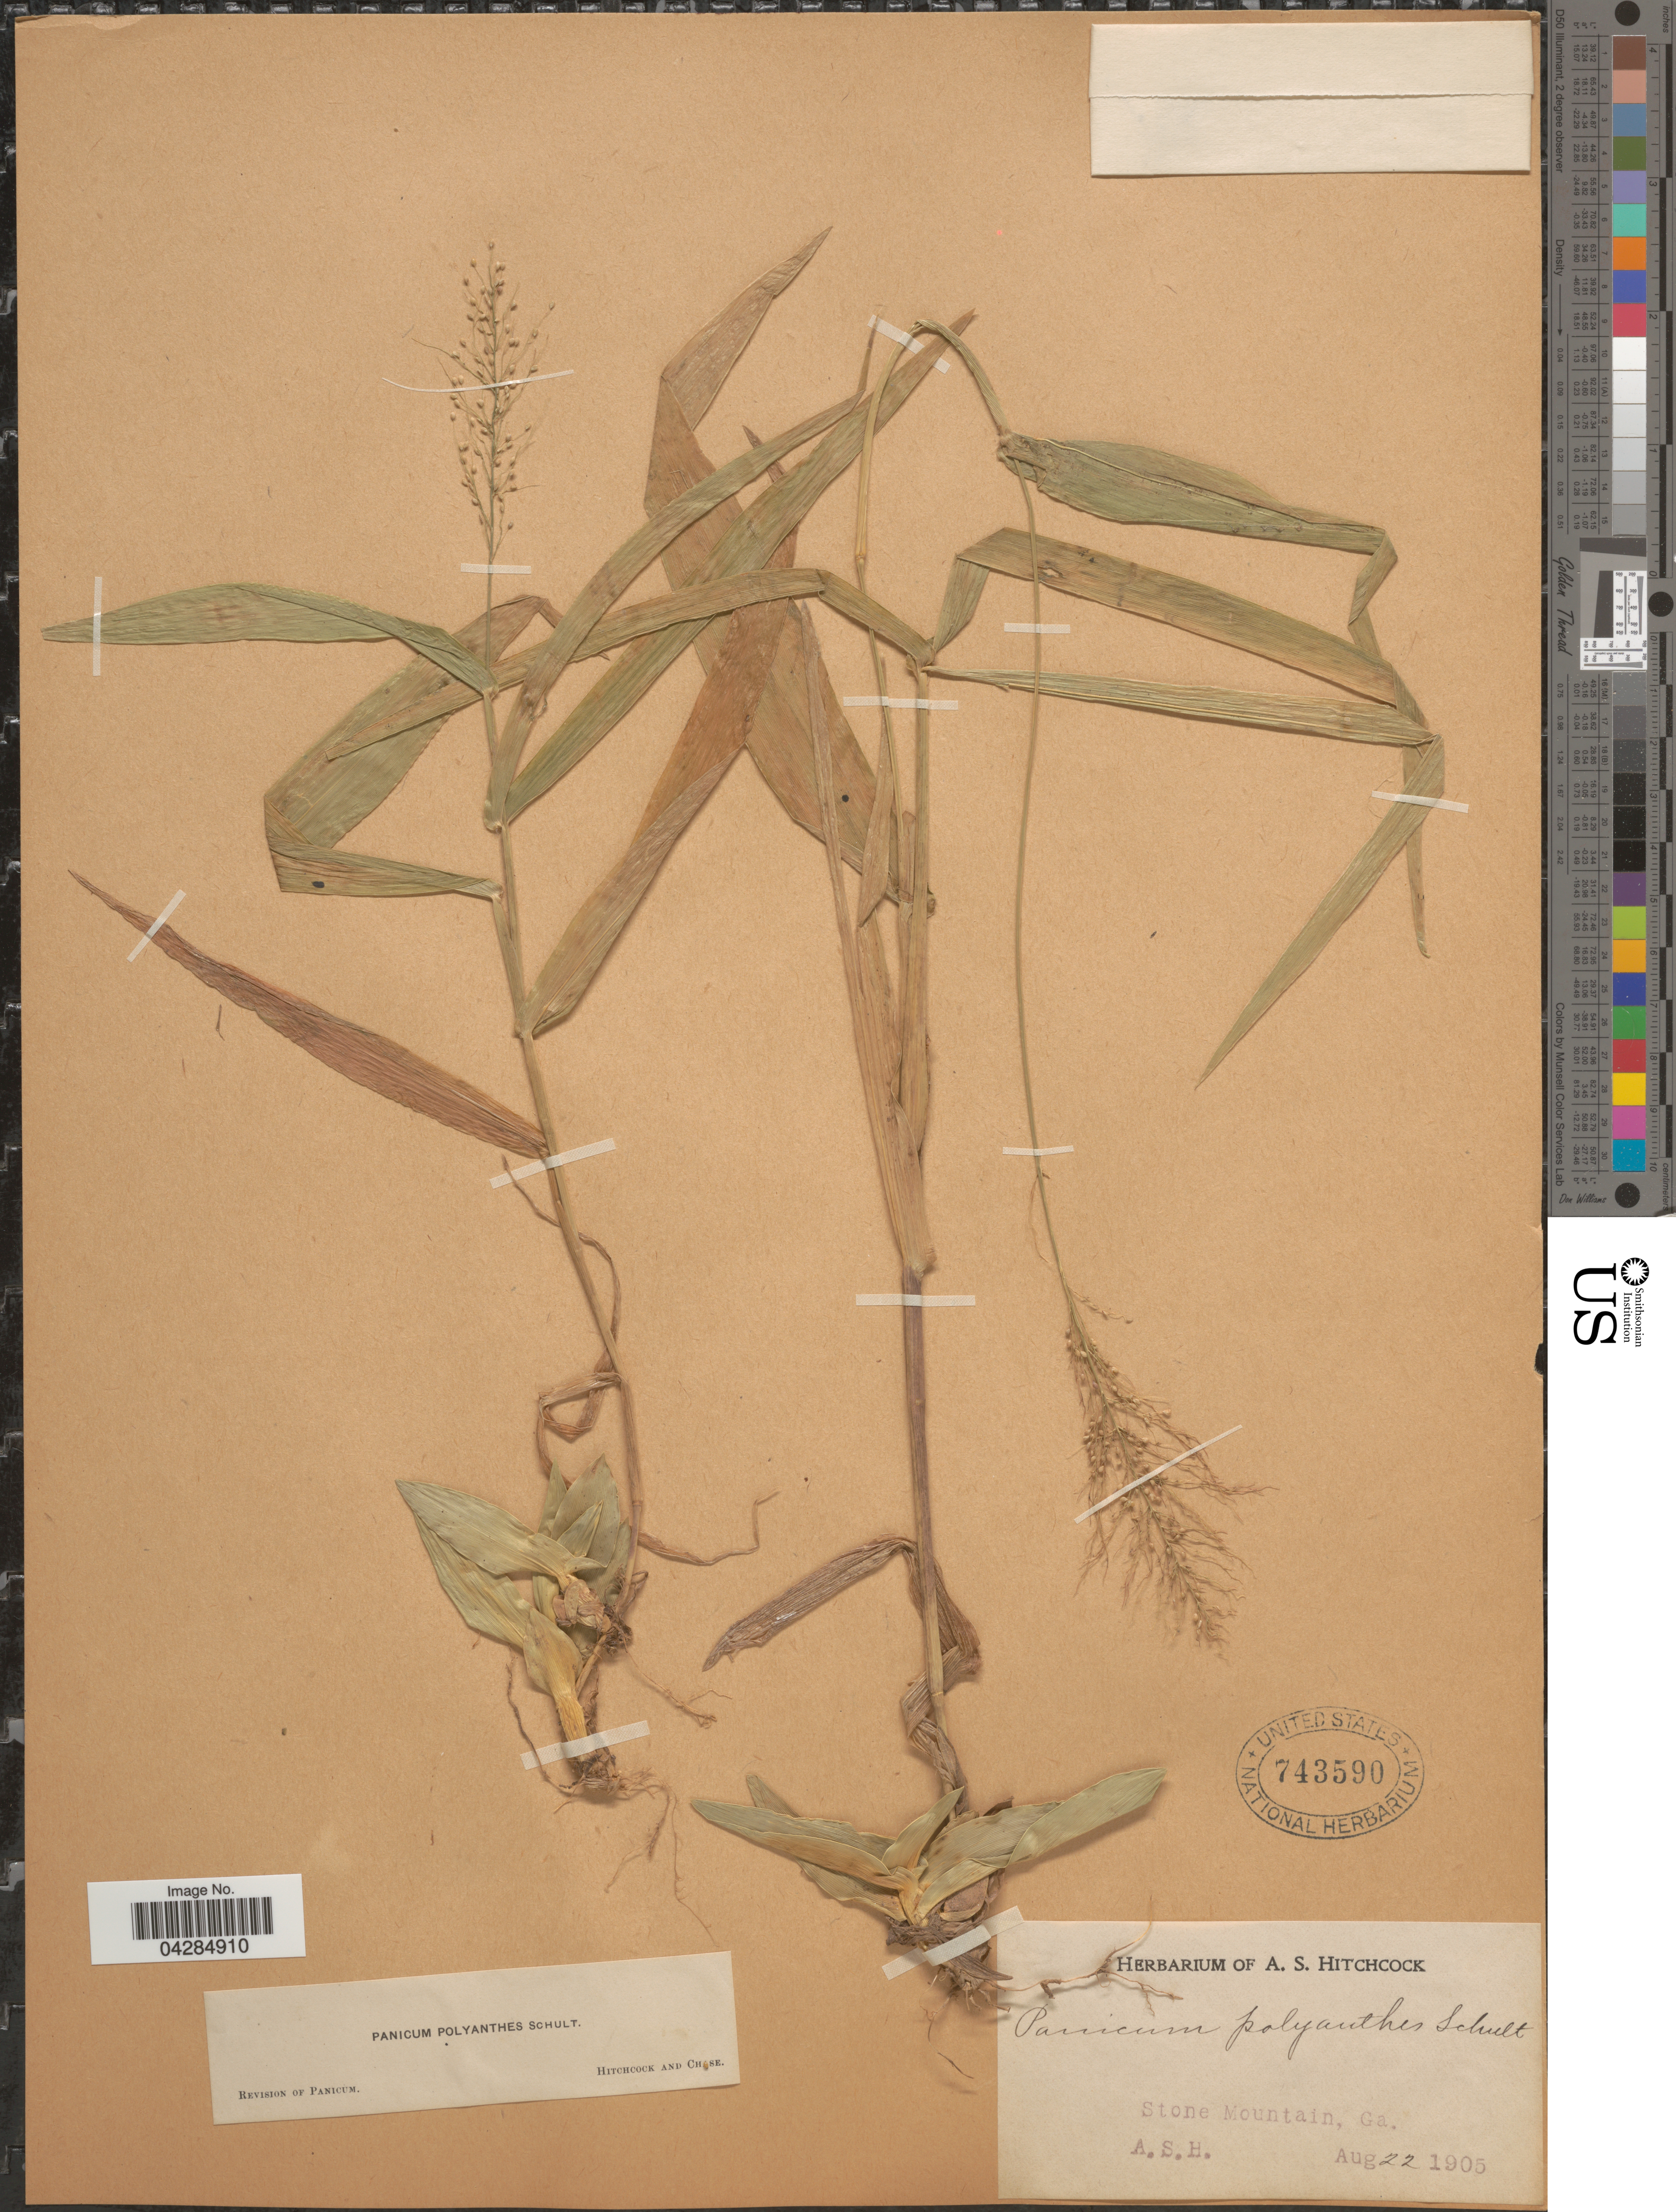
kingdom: Plantae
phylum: Tracheophyta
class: Liliopsida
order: Poales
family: Poaceae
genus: Dichanthelium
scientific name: Dichanthelium polyanthes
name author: (Schult.) Mohlenbr.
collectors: A. S. Hitchcock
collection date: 1905-08-22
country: United States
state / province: Georgia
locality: Stone Mountain.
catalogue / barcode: US 743590